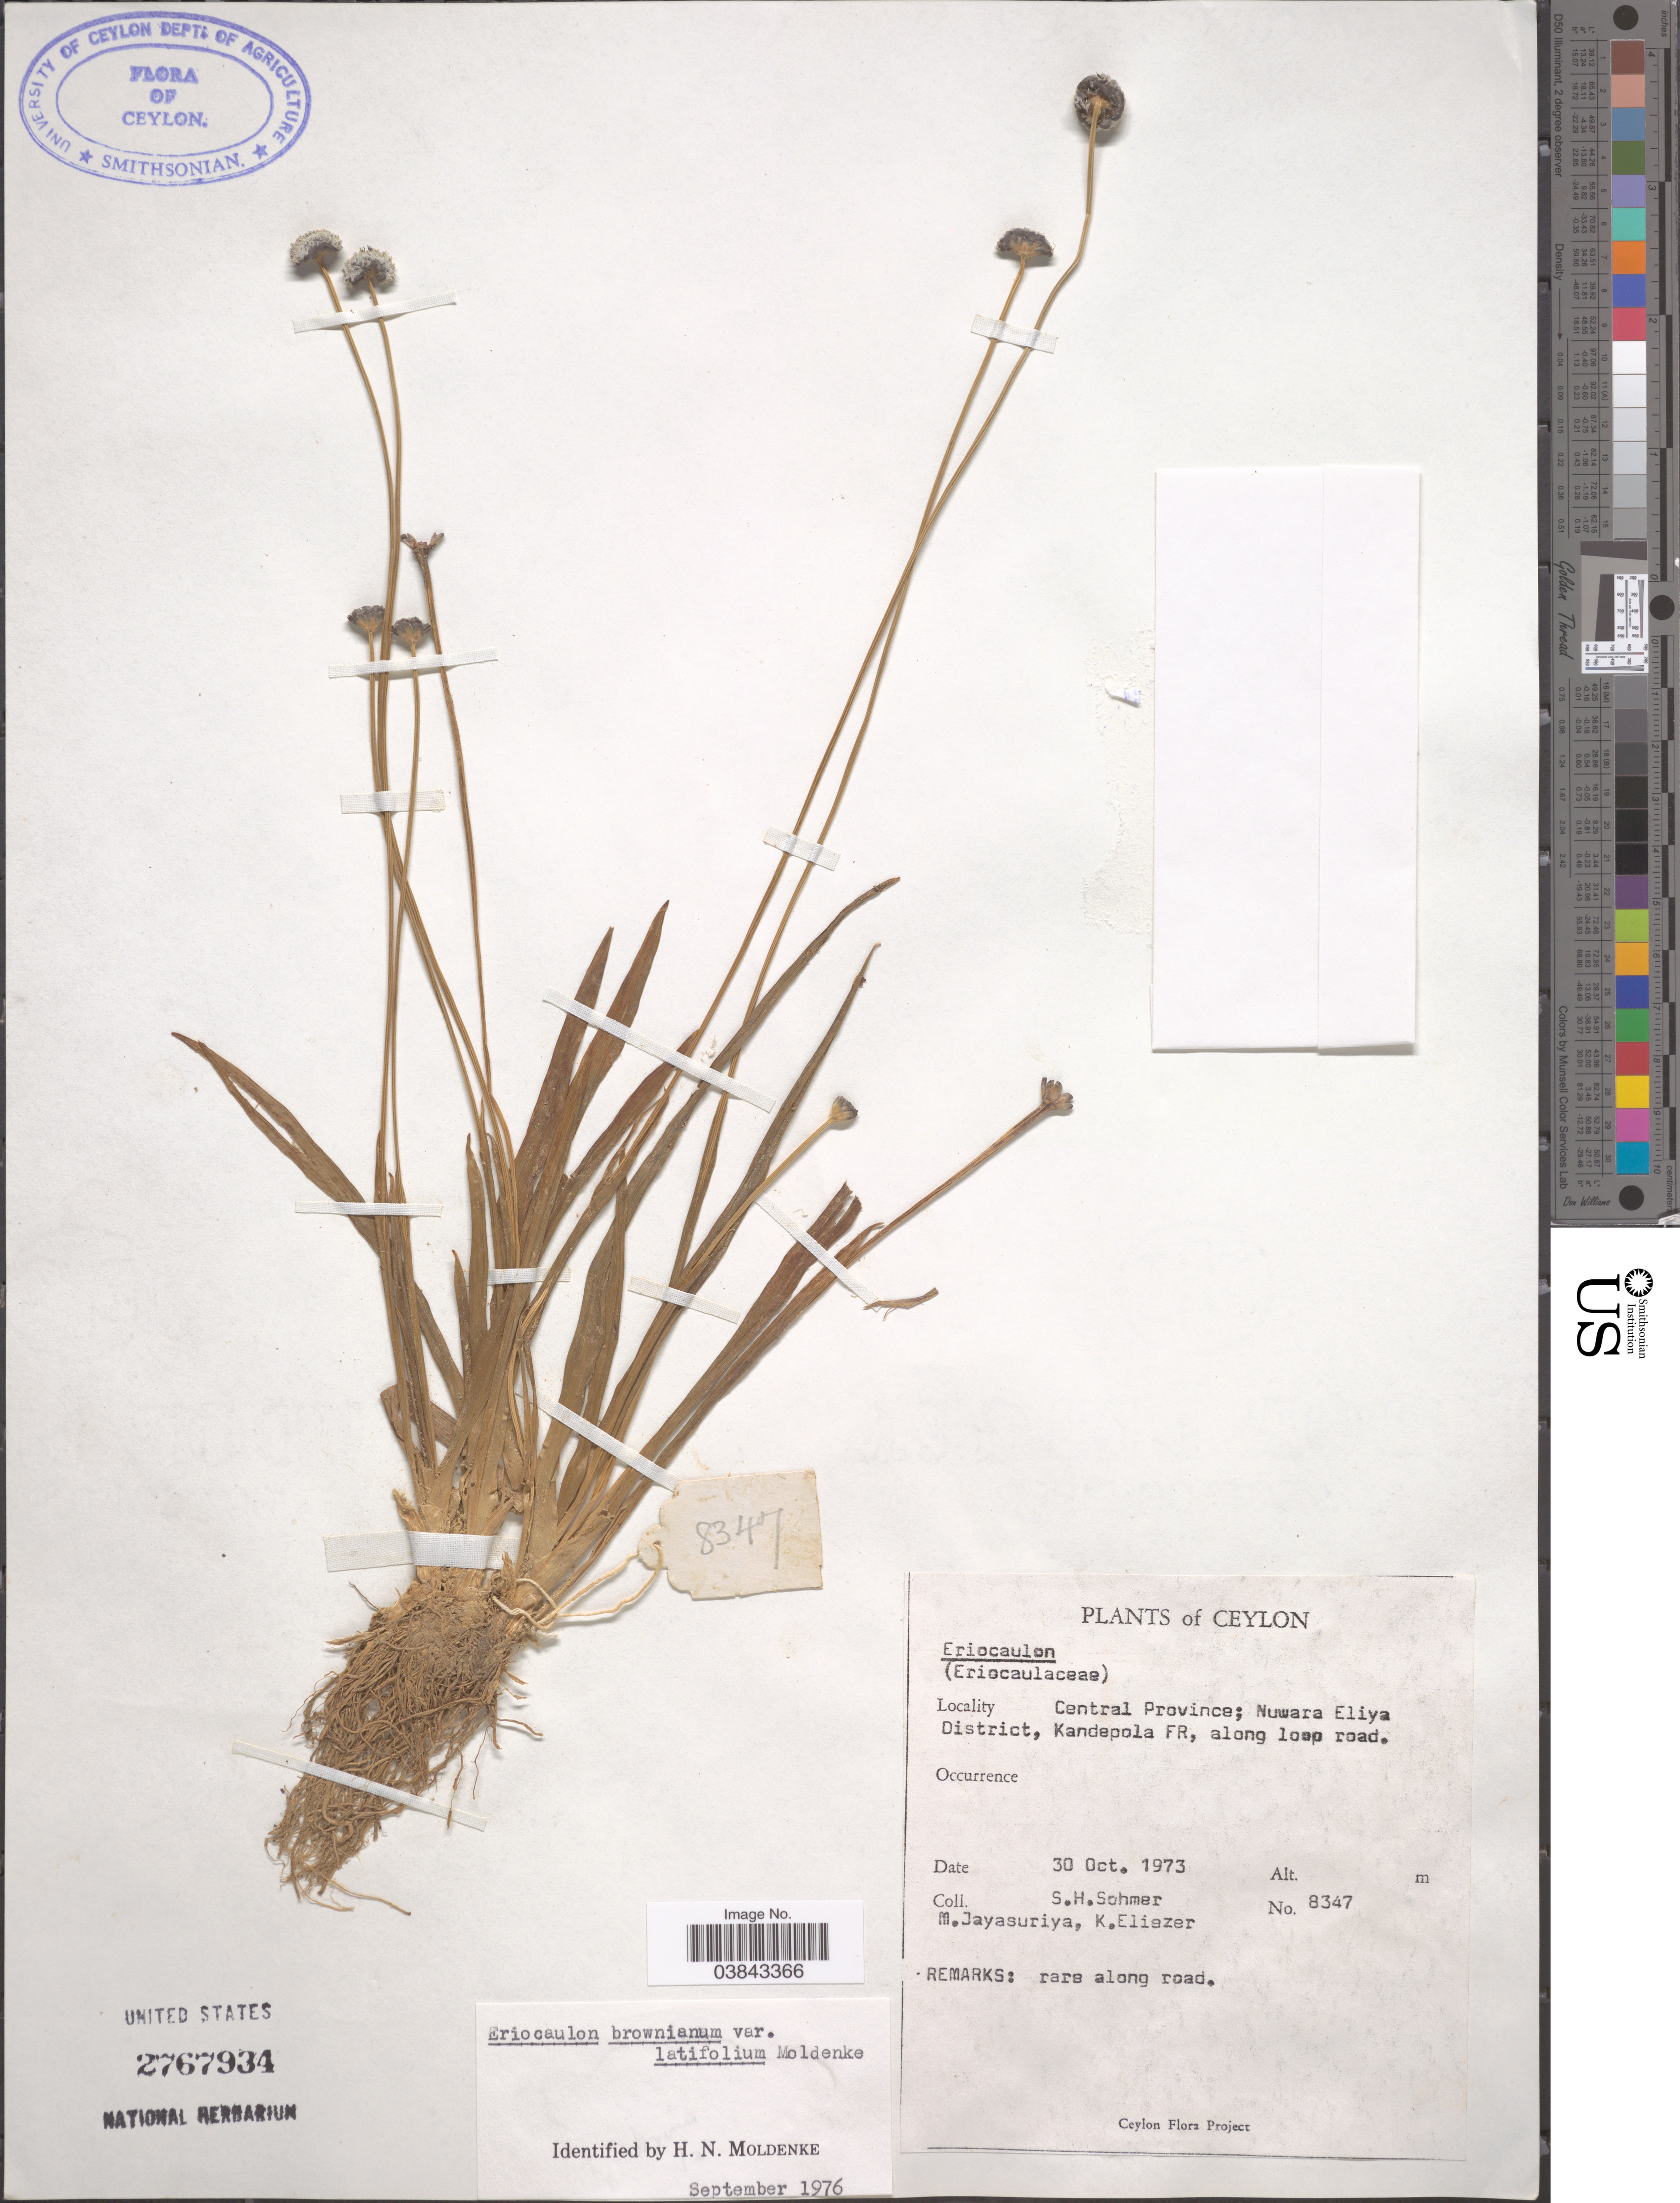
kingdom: Plantae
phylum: Tracheophyta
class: Liliopsida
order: Poales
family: Eriocaulaceae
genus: Eriocaulon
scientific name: Eriocaulon brownianum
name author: Mart.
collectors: S. H. Sohmer, M. Jayasuriya & K. Eliezer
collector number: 8347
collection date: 1973-10-30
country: Sri Lanka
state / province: Central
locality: Ceylon. Central Province; Nuwara Eliya District, Kandepola FR, along loop road.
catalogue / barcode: US 2767934